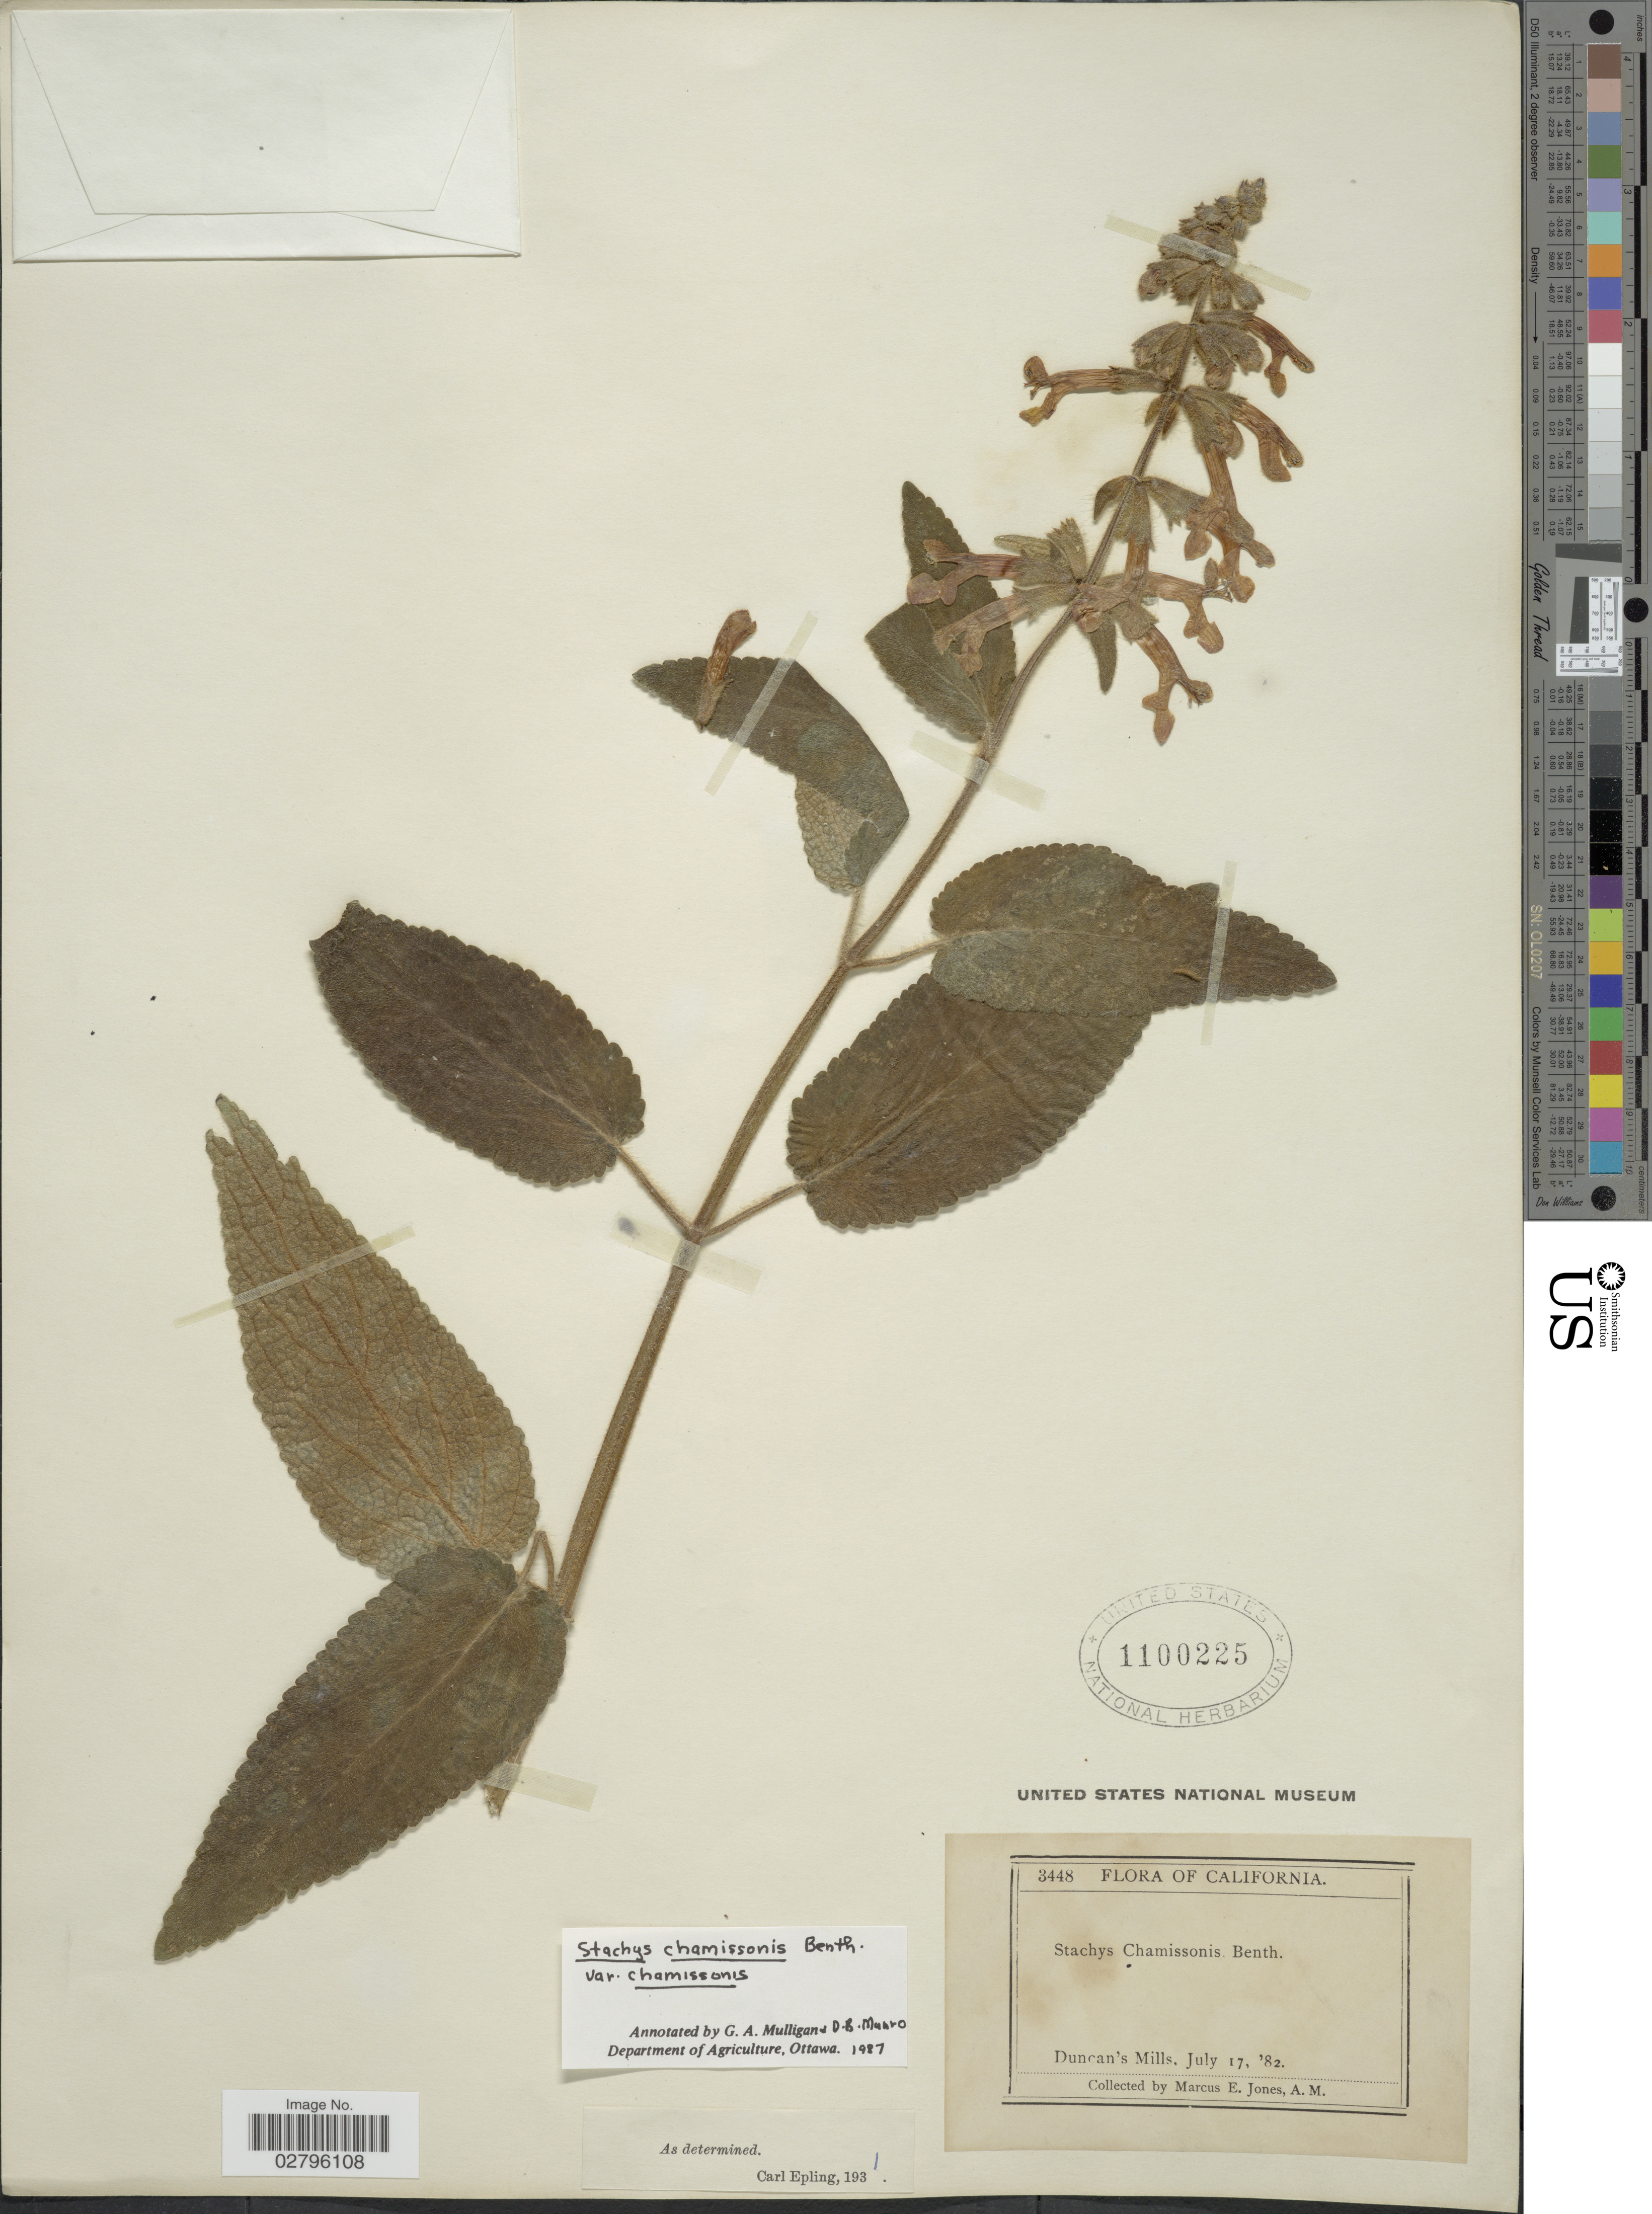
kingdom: Plantae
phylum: Tracheophyta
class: Magnoliopsida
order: Lamiales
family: Lamiaceae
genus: Stachys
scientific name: Stachys chamissonis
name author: Benth.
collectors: M. E. Jones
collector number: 3448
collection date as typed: Transcribed d/m/y: 17/7/82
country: United States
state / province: California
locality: Duncan's Mills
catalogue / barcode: US 1100225